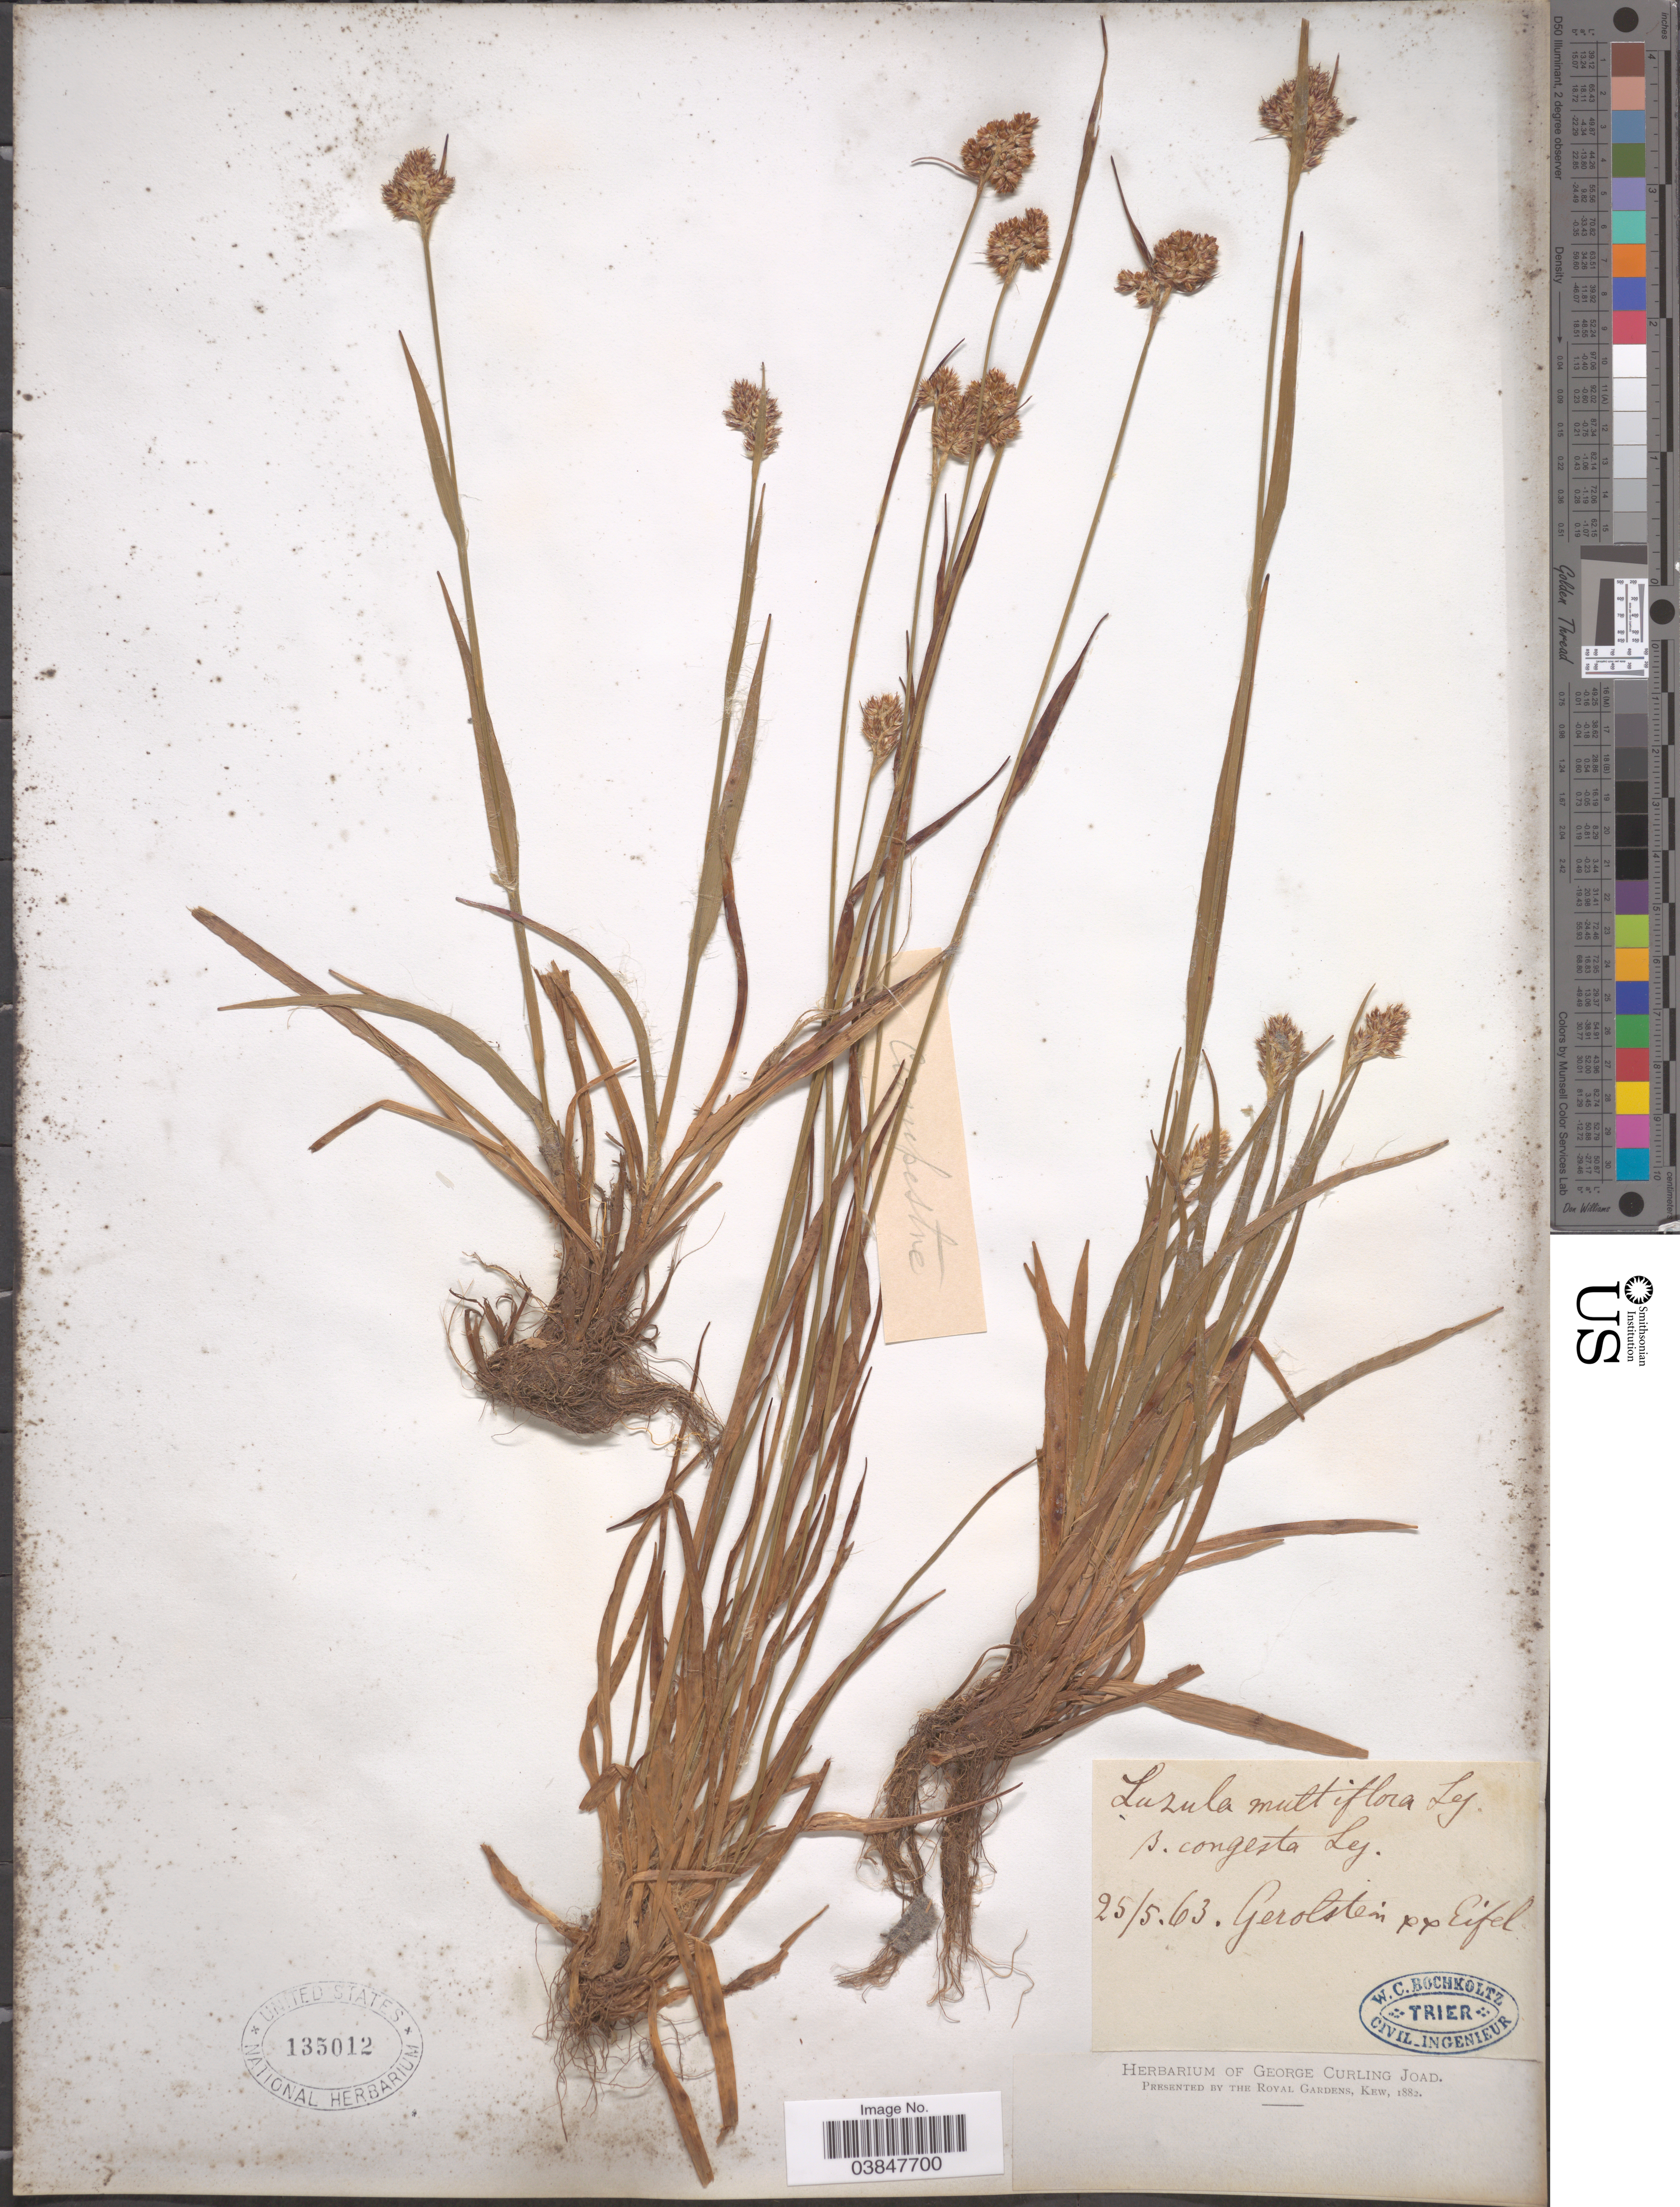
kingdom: Plantae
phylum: Tracheophyta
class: Liliopsida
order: Poales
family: Juncaceae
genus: Luzula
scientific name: Luzula campestris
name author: (L.) DC.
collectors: W. Bochkoltz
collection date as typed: Transcribed d/m/y: 25/5/63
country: Germany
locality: Gerolstein xx Eifel.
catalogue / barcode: US 135012